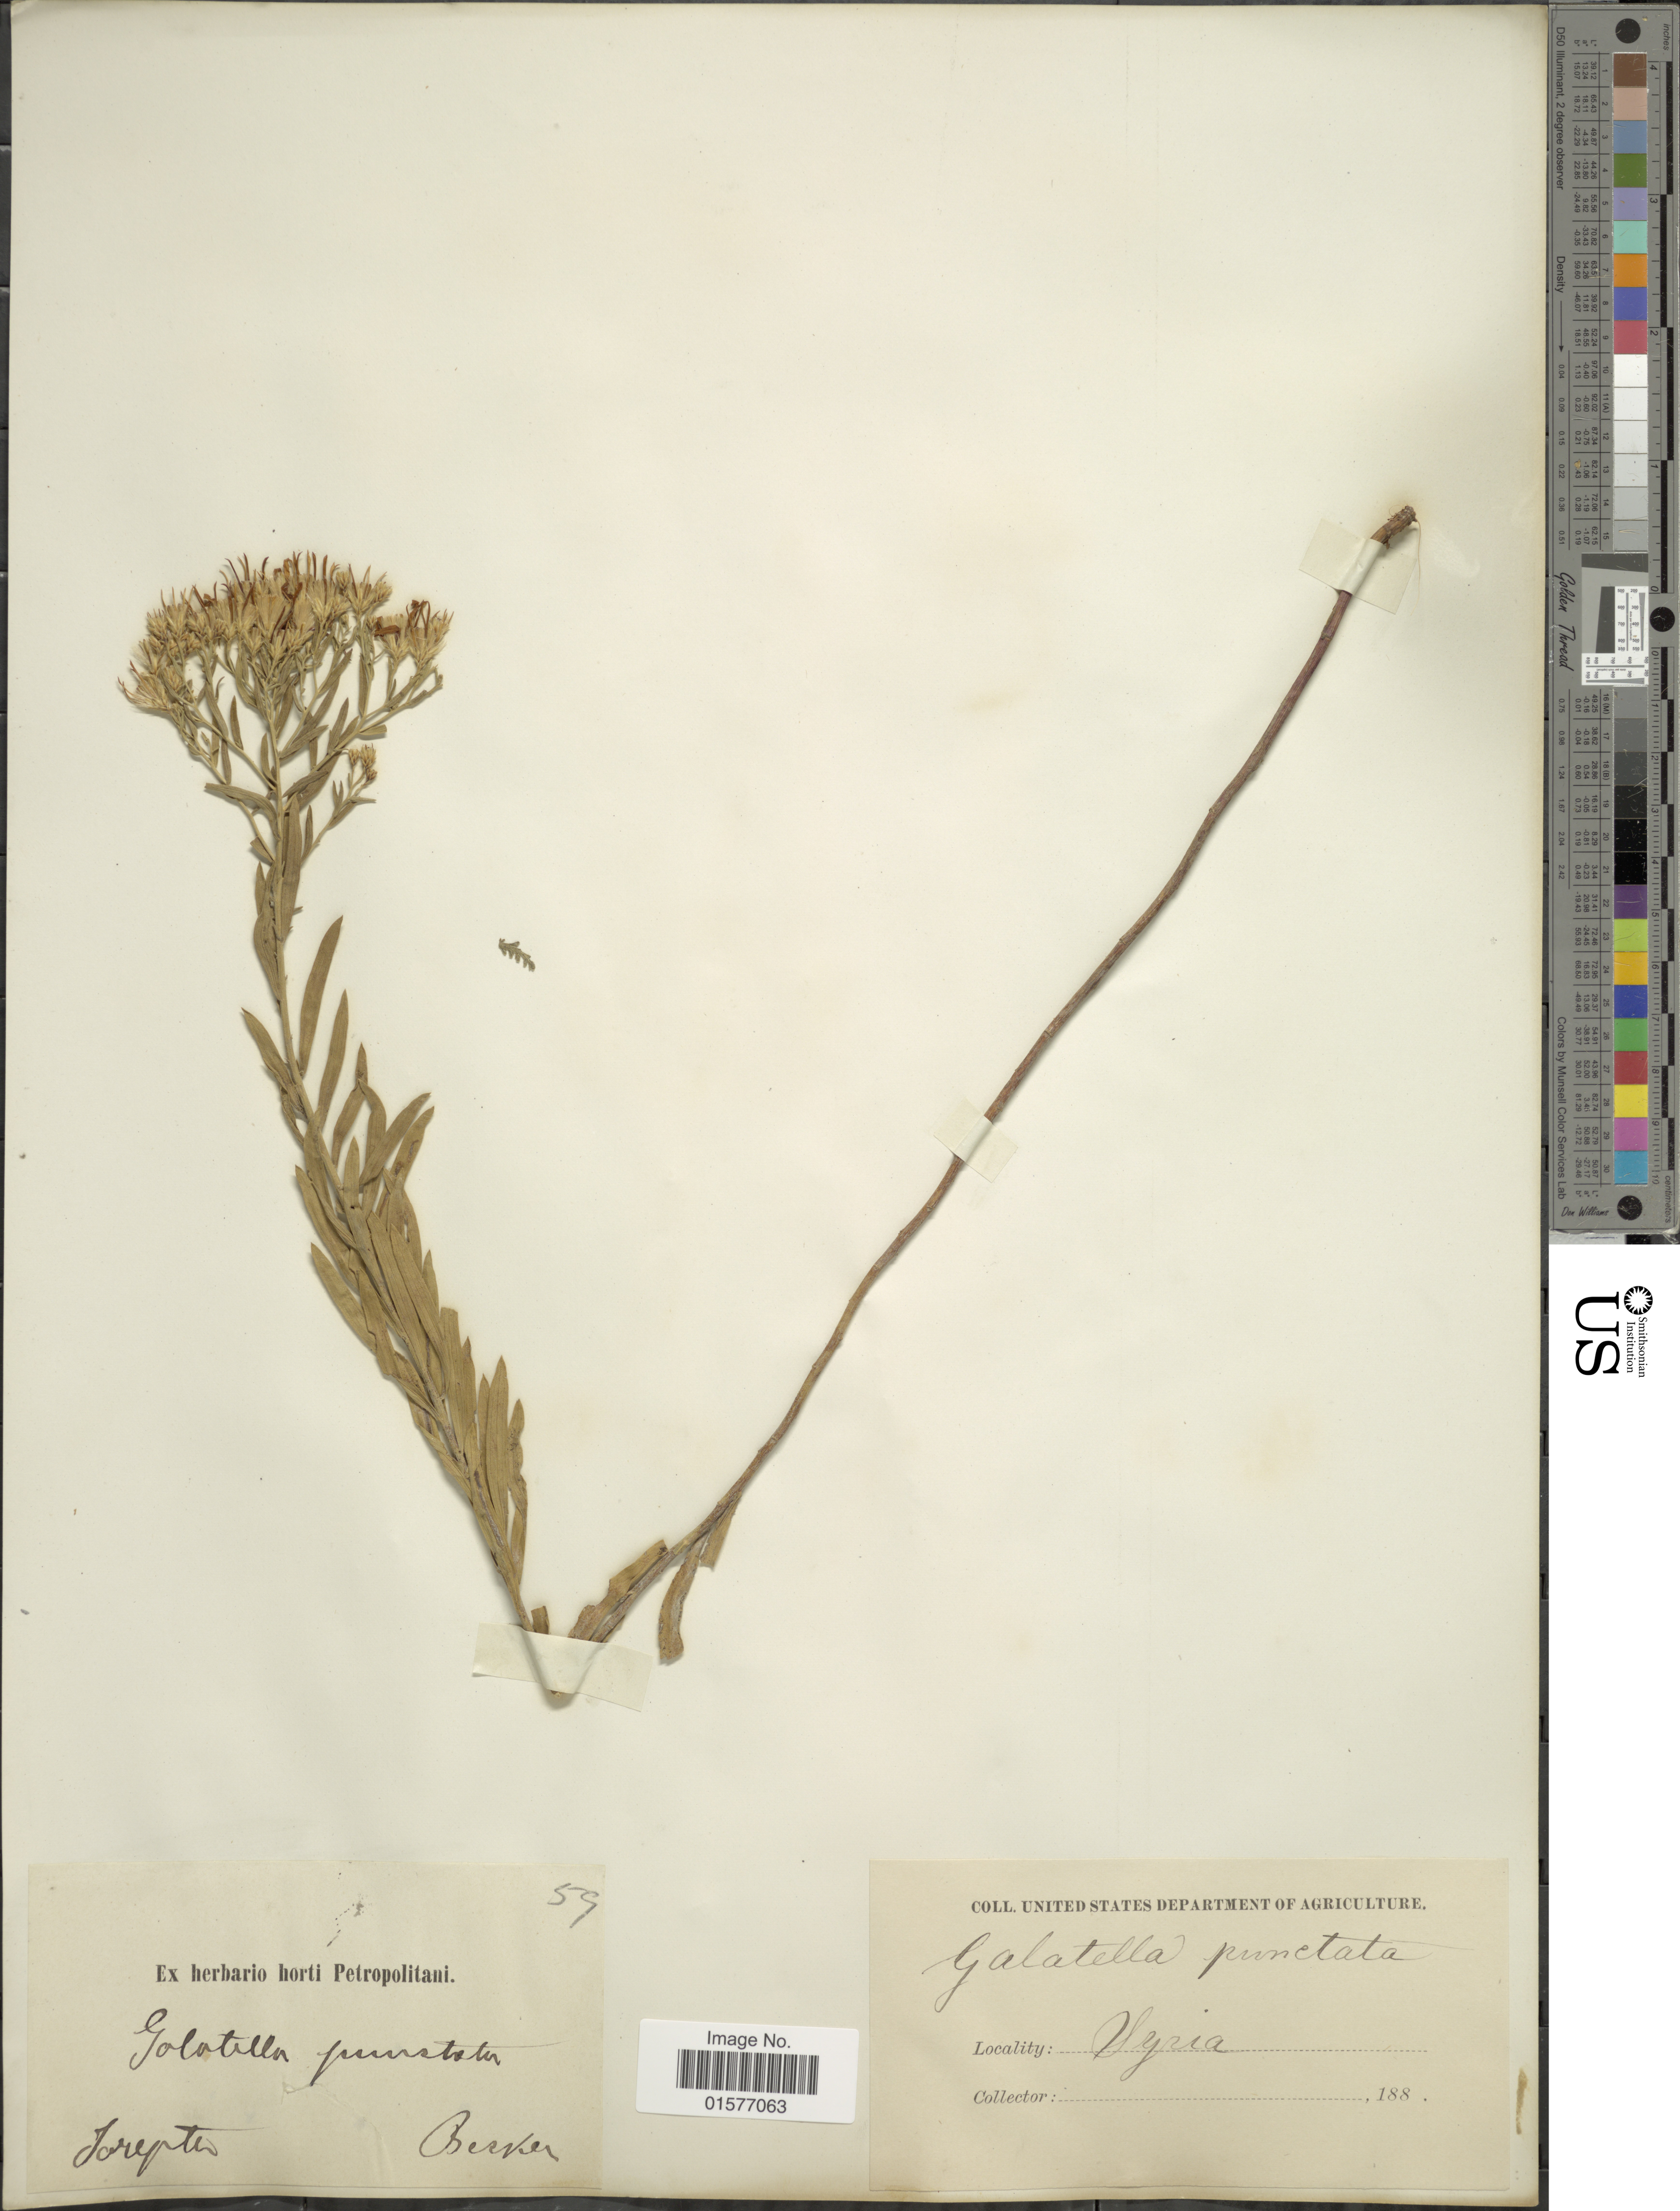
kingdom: Plantae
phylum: Tracheophyta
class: Magnoliopsida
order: Asterales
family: Asteraceae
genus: Linosyris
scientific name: Linosyris punctata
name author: (Moench) DC.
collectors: -. Becker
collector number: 59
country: Russian Federation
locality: Sarepta [originally recorded as Syria]